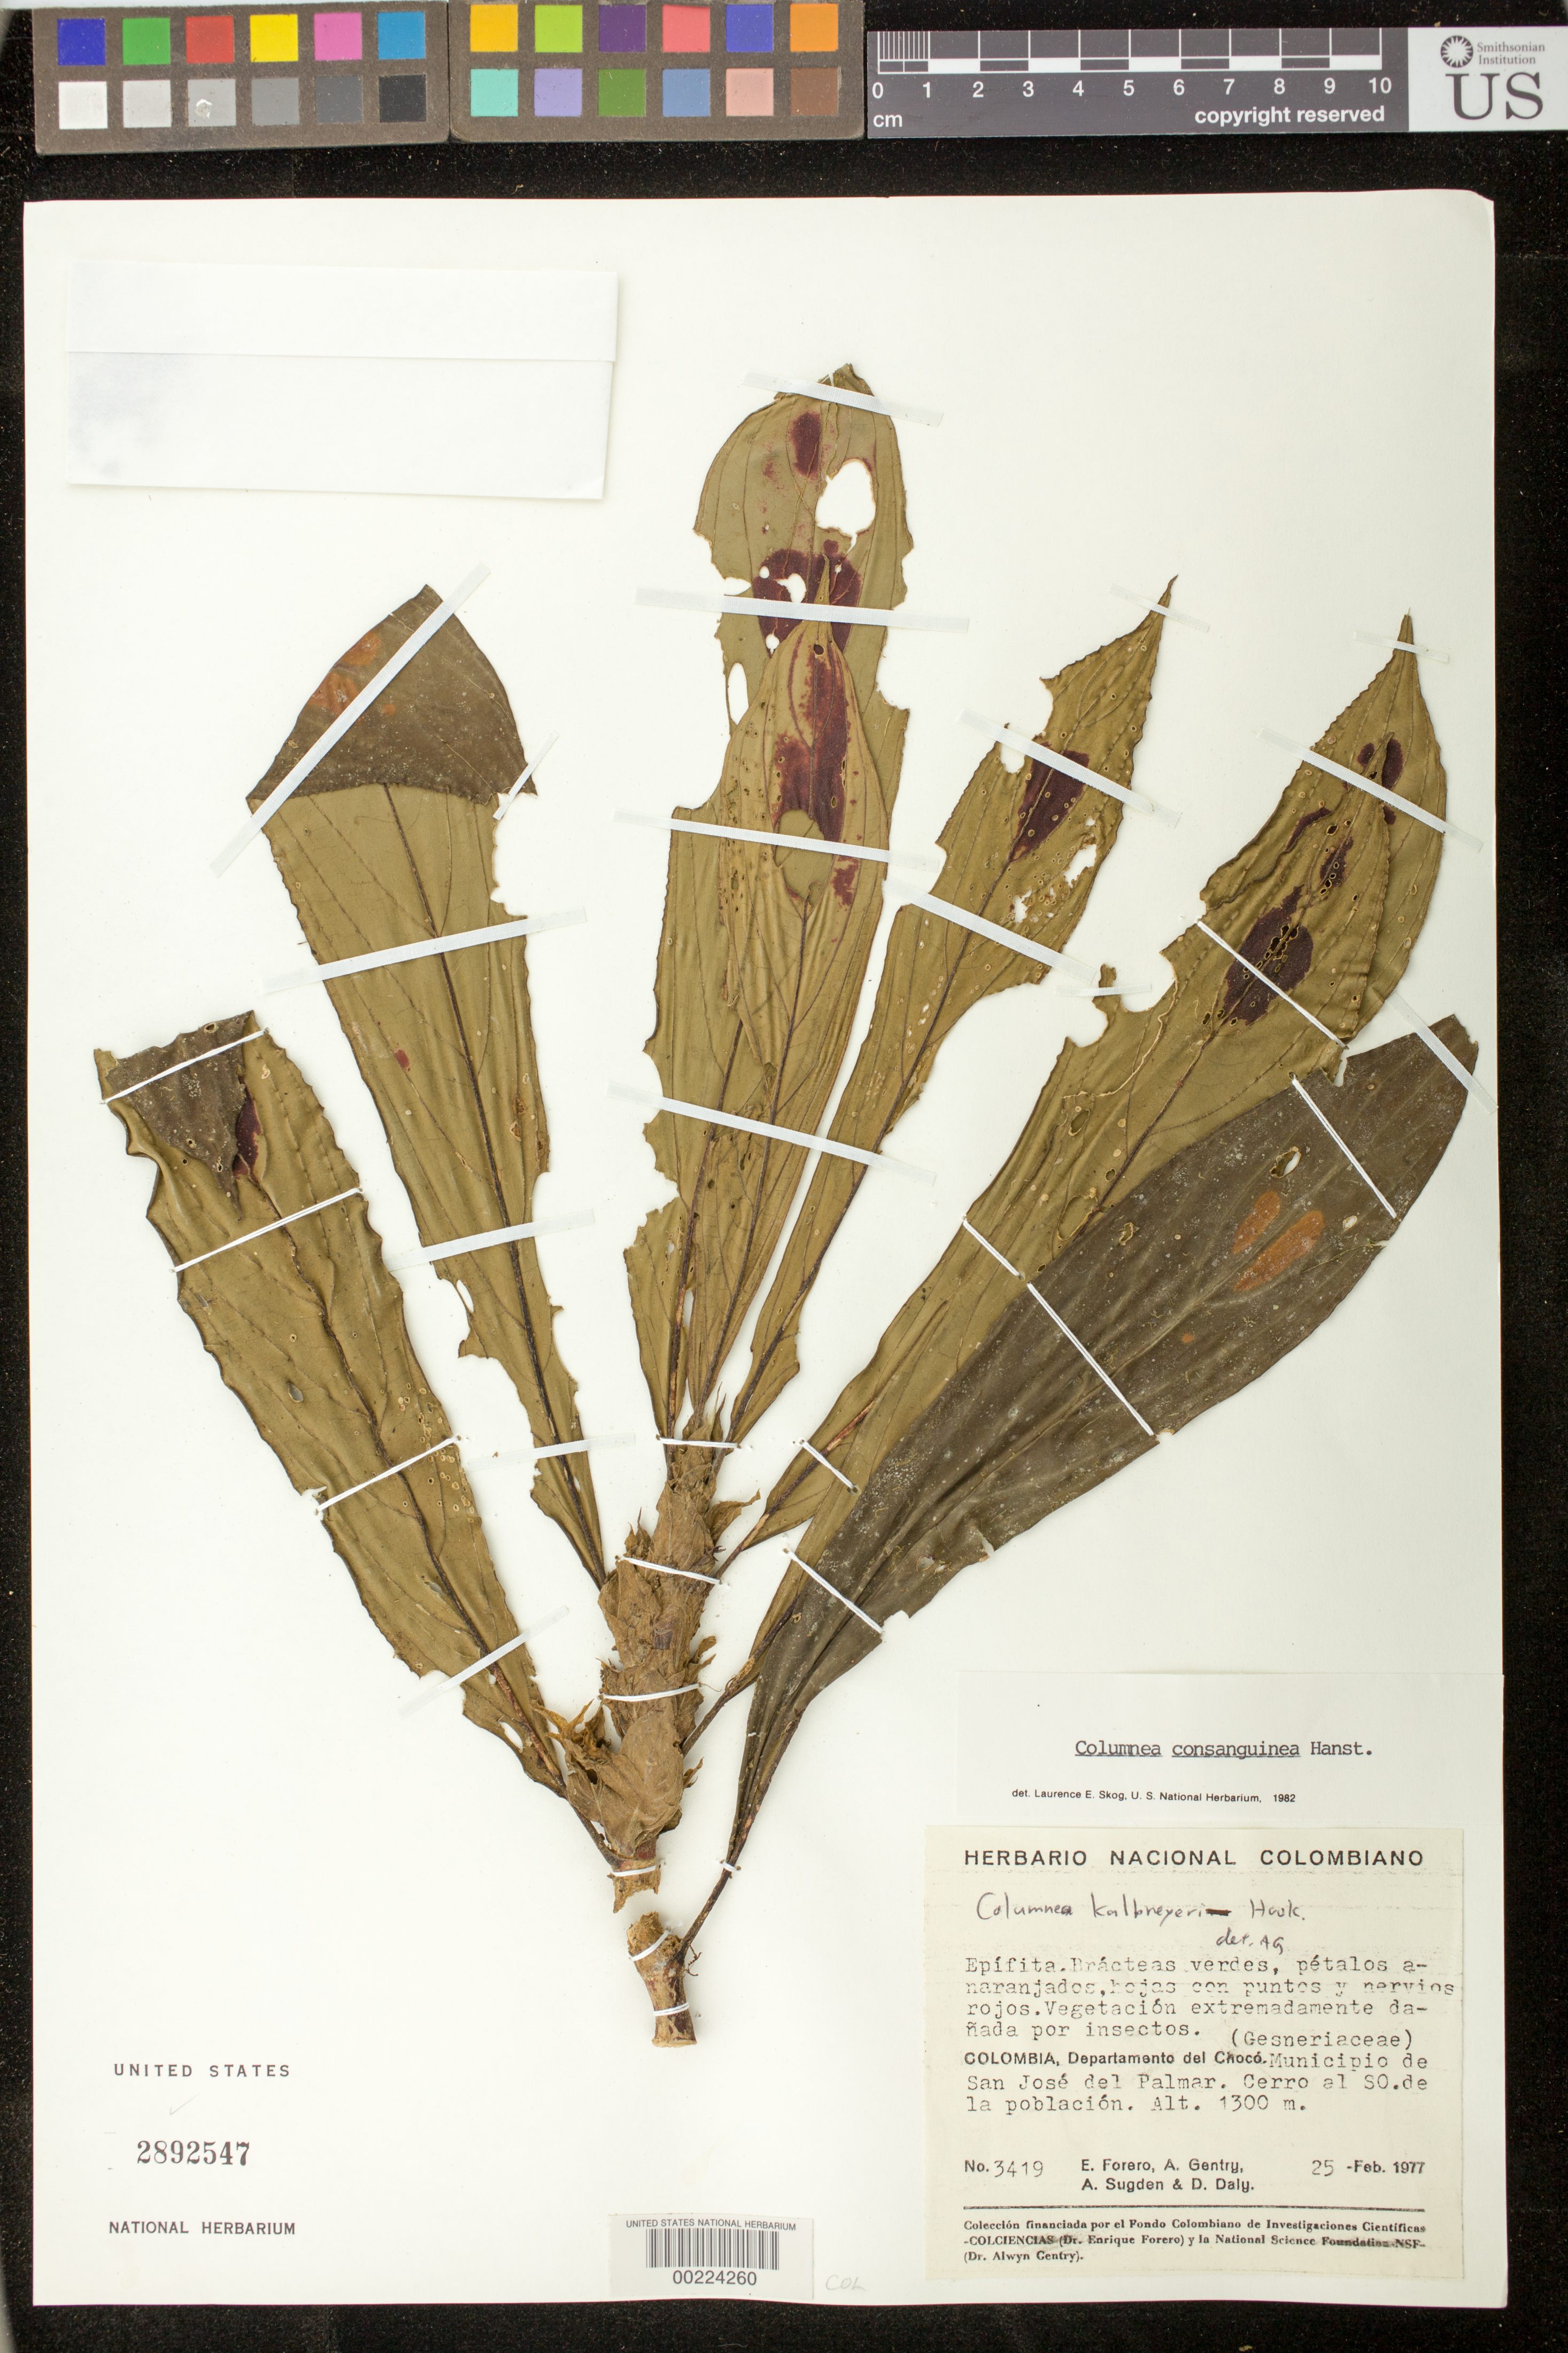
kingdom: Plantae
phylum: Tracheophyta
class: Magnoliopsida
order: Lamiales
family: Gesneriaceae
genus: Columnea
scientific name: Columnea consanguinea Hanst. var. consanguinea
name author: (Hanst.) Hanst.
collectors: E. Forero, A. H. Gentry, A. Sugden & D. C. Daly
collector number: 3419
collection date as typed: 25 Feb 1977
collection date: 1977-02-25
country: Colombia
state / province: Chocó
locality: Mun. of San Jose del Palmar, cerro SW of the city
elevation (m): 1300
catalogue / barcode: US 2892547